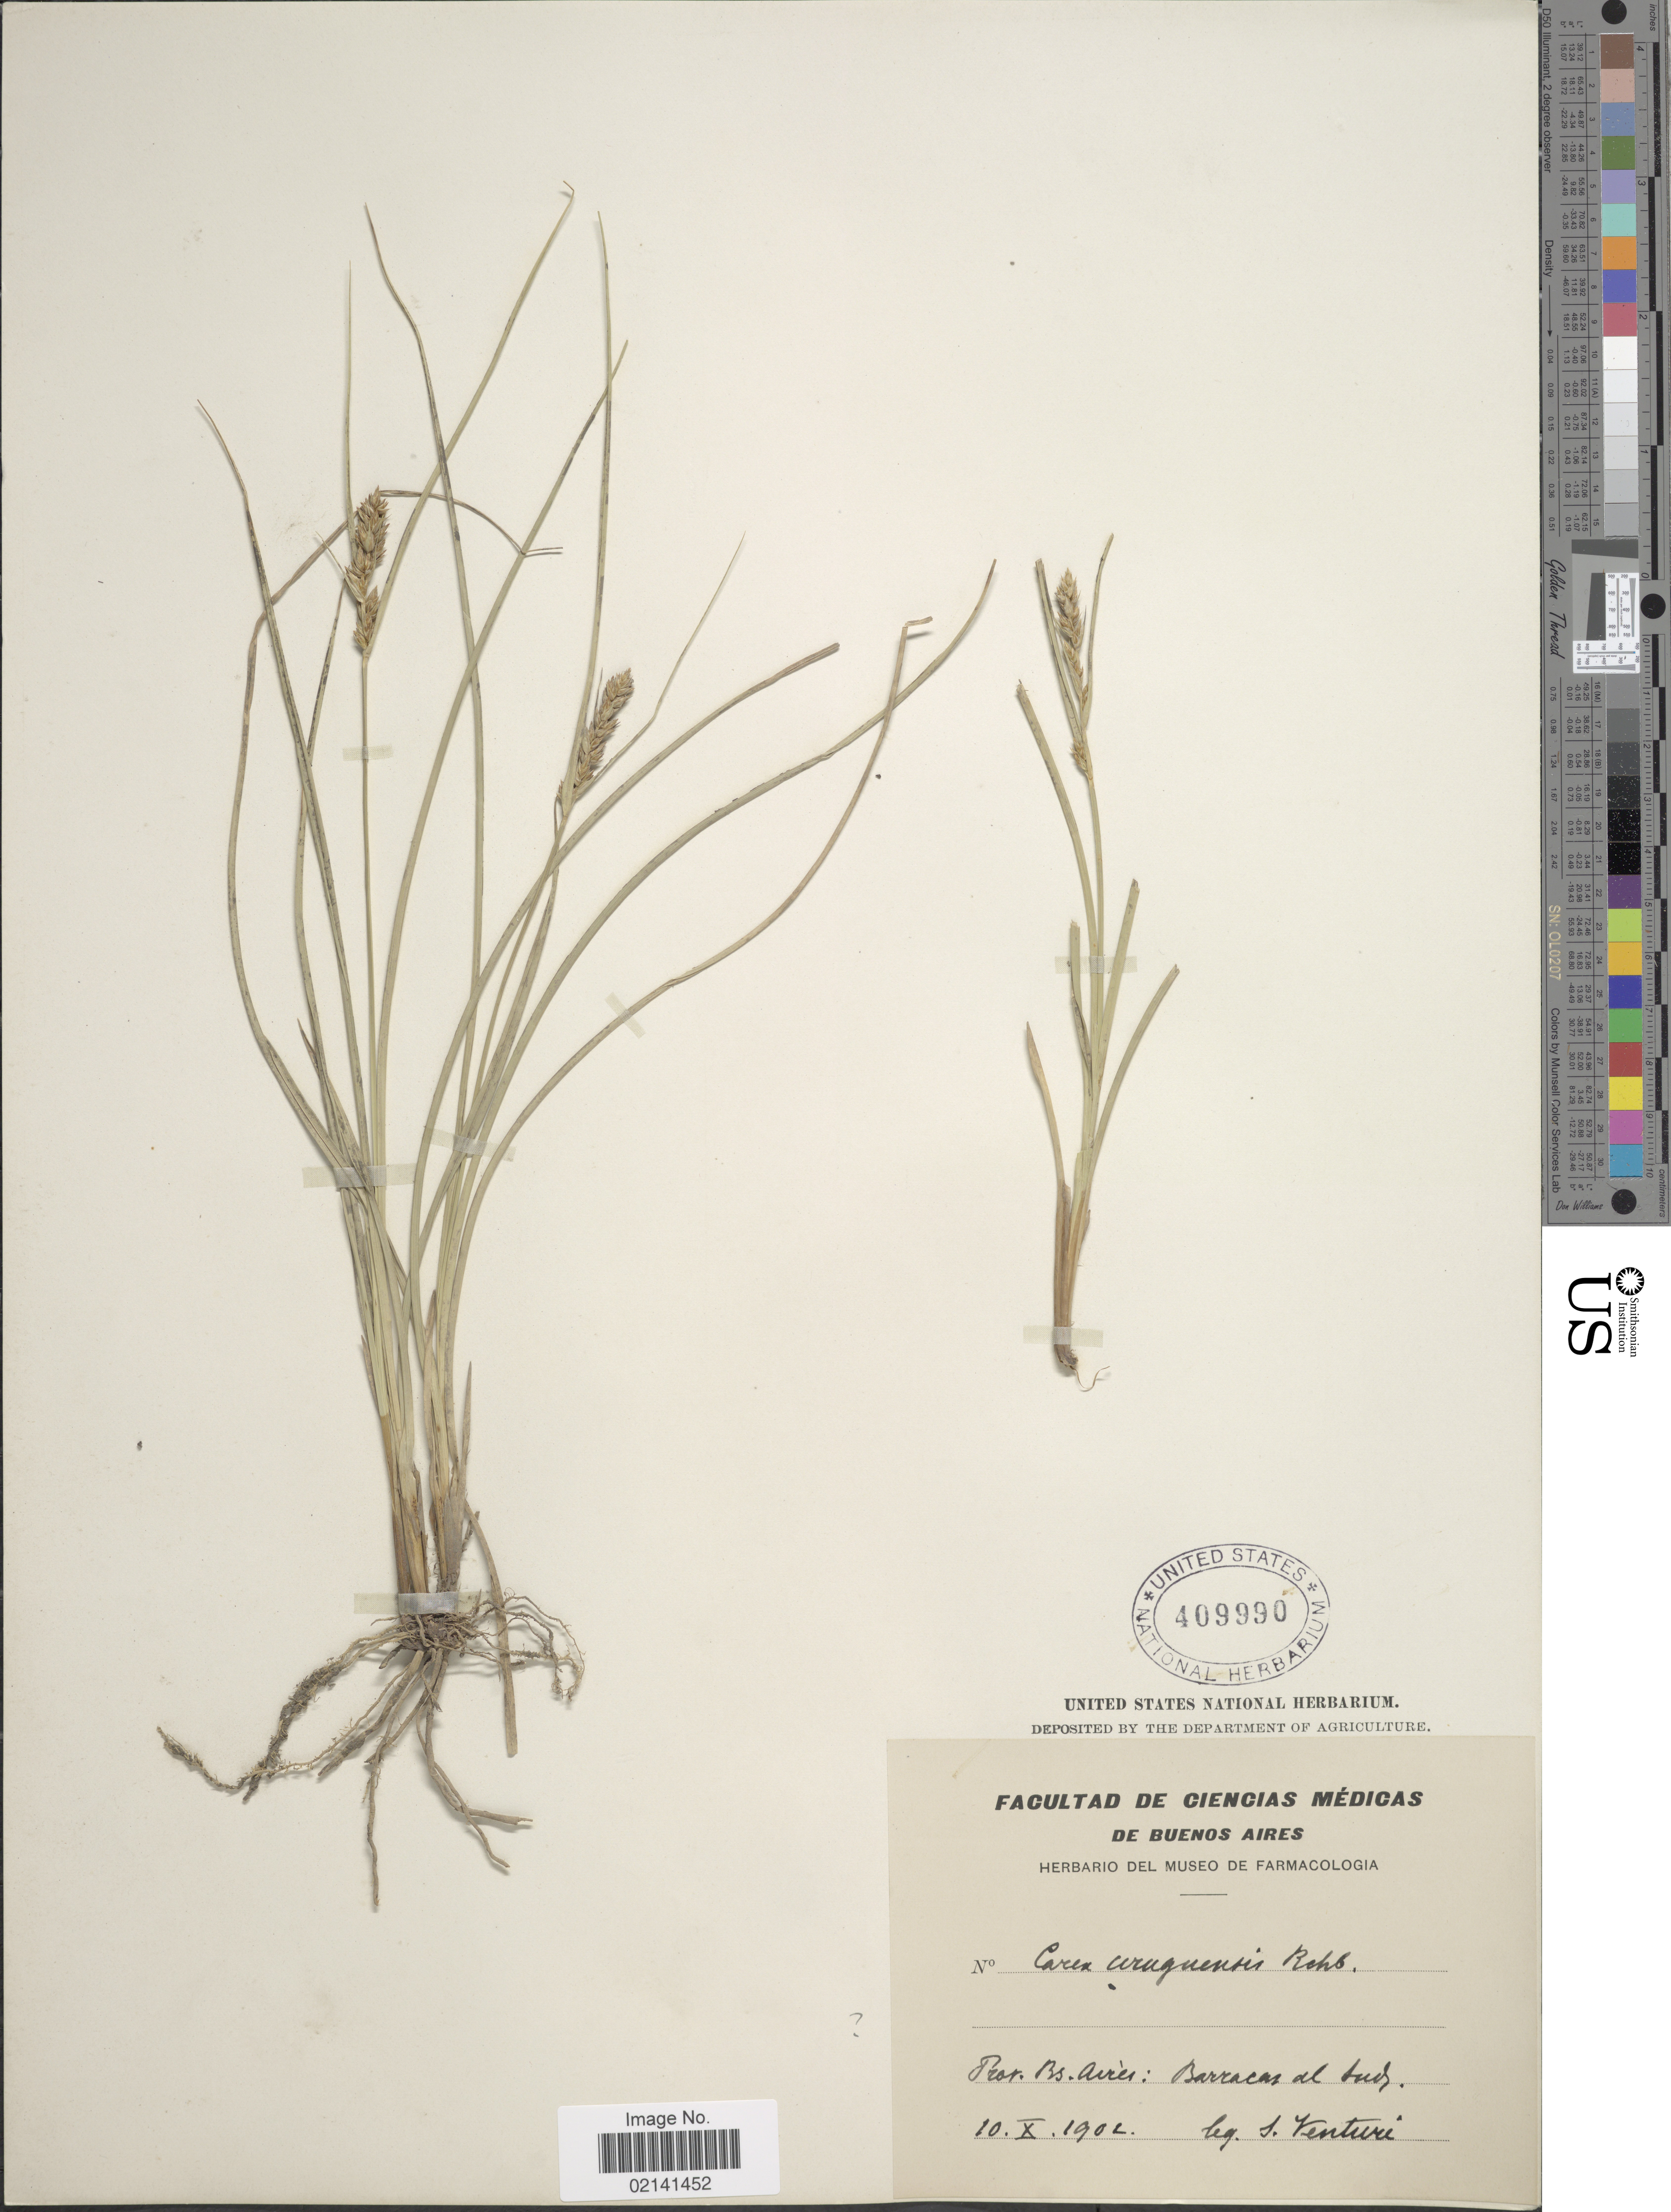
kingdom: Plantae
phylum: Tracheophyta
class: Liliopsida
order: Poales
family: Cyperaceae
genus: Carex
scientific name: Carex uruguensis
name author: Boeckeler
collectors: S. Venturi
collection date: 1902-10-10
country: Argentina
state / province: Buenos Aires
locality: Prov. Brs. Aires.: Barracas al Sud.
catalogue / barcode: US 409990